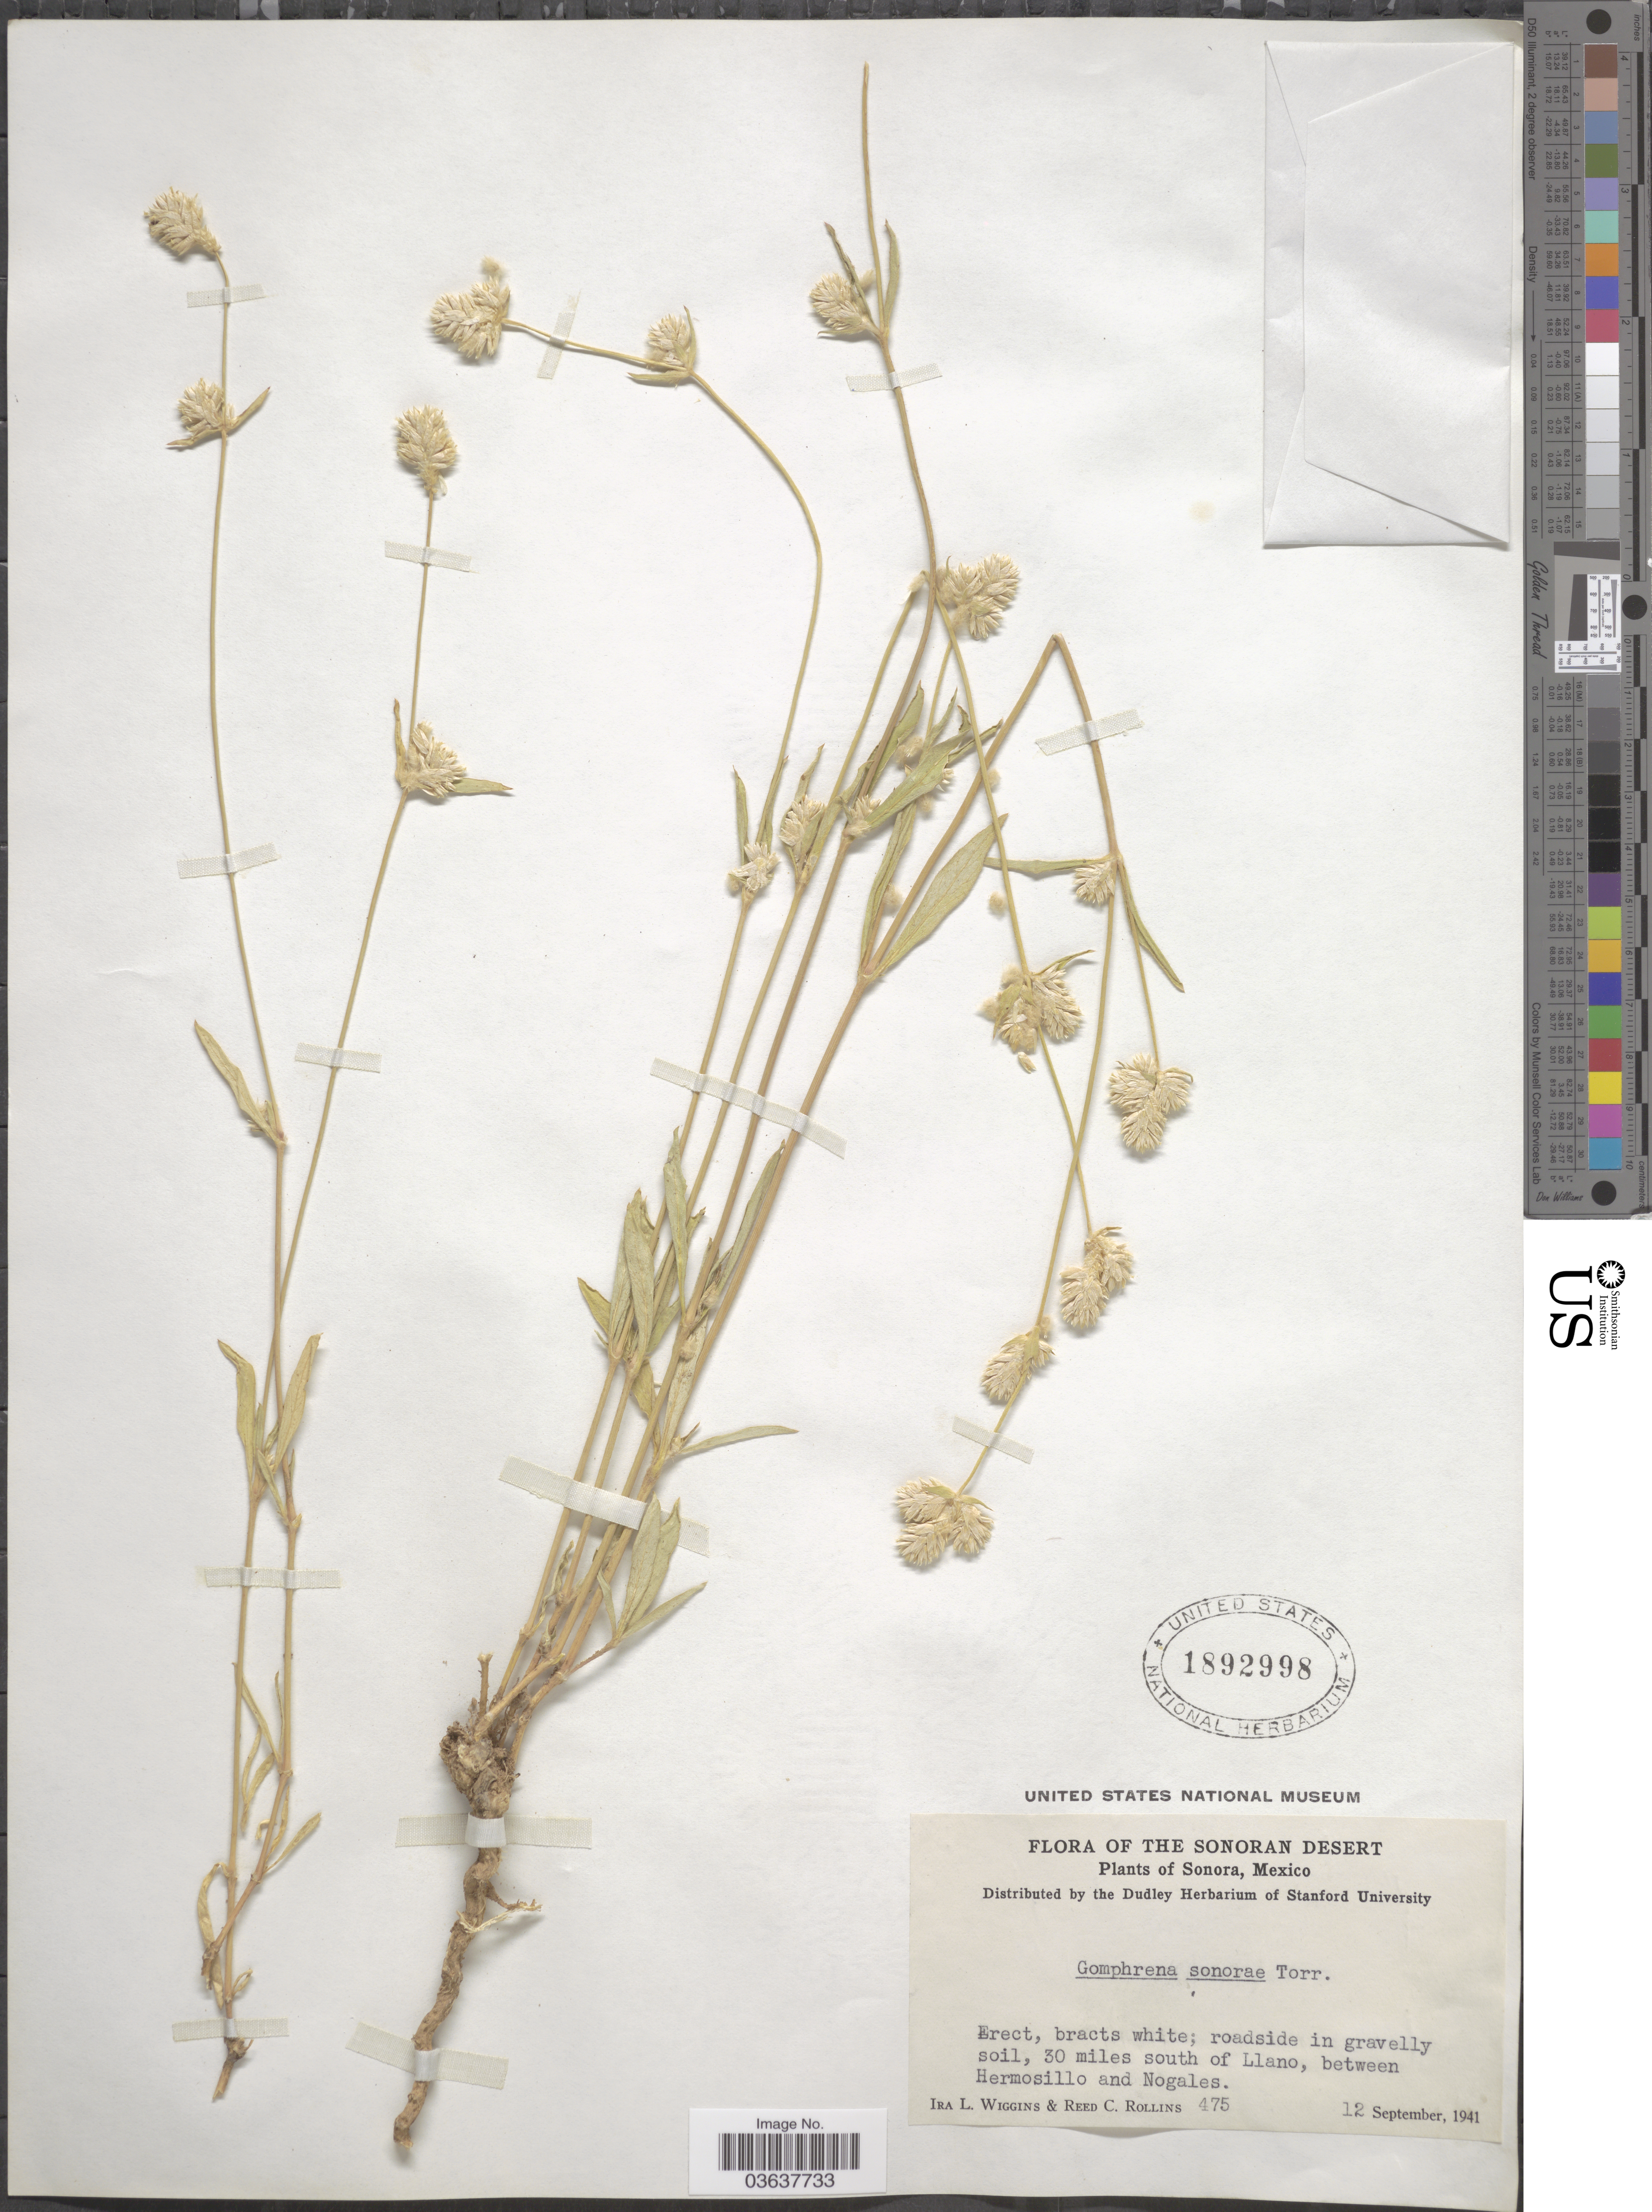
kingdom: Plantae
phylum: Tracheophyta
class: Magnoliopsida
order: Caryophyllales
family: Amaranthaceae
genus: Gomphrena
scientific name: Gomphrena sonorae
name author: Torr. in Emory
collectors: I. L. Wiggins & R. C. Rollins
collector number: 475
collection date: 1941-09-12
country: Mexico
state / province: Sonora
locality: The Sonoran Desert. 30 miles south of Llano, between Hermosillo and Nogales.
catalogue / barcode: US 1892998